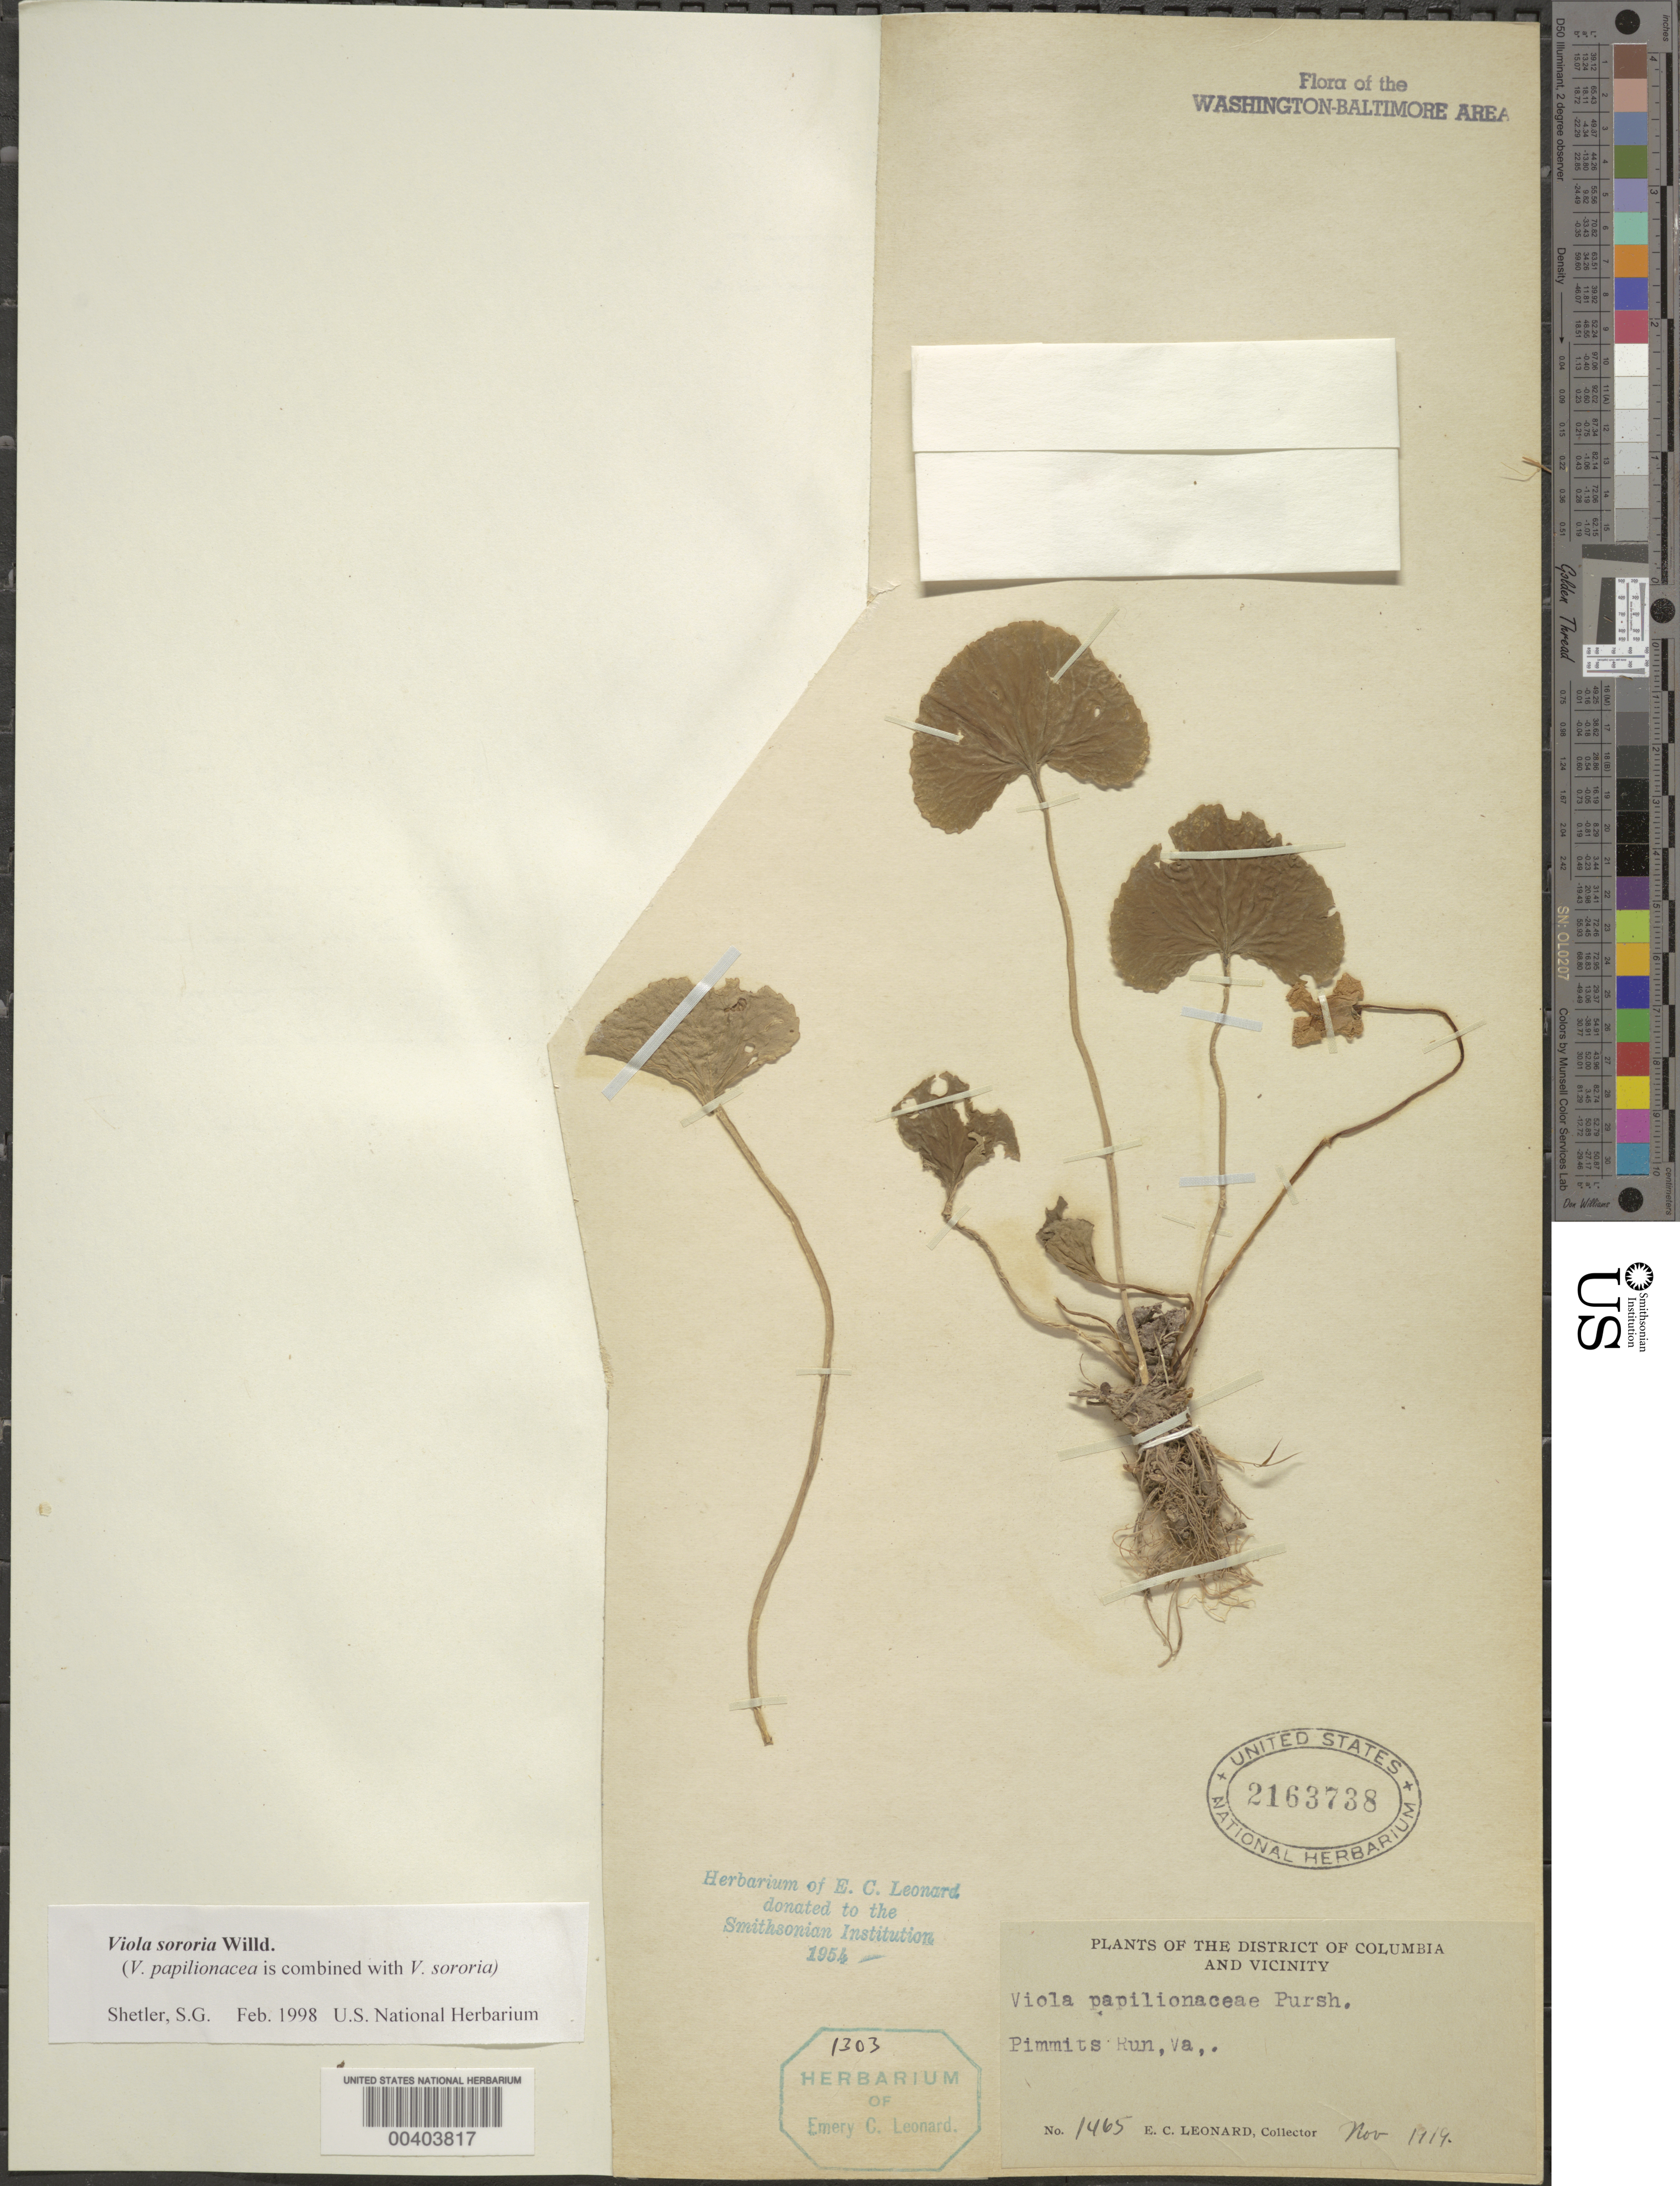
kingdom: Plantae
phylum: Tracheophyta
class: Magnoliopsida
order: Malpighiales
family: Violaceae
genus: Viola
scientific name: Viola sororia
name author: Willd.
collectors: E. C. Leonard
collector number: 1465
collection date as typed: Nov 1919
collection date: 1919-11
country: United States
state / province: Virginia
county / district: Fairfax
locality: Pimmits Run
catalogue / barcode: US 2163738